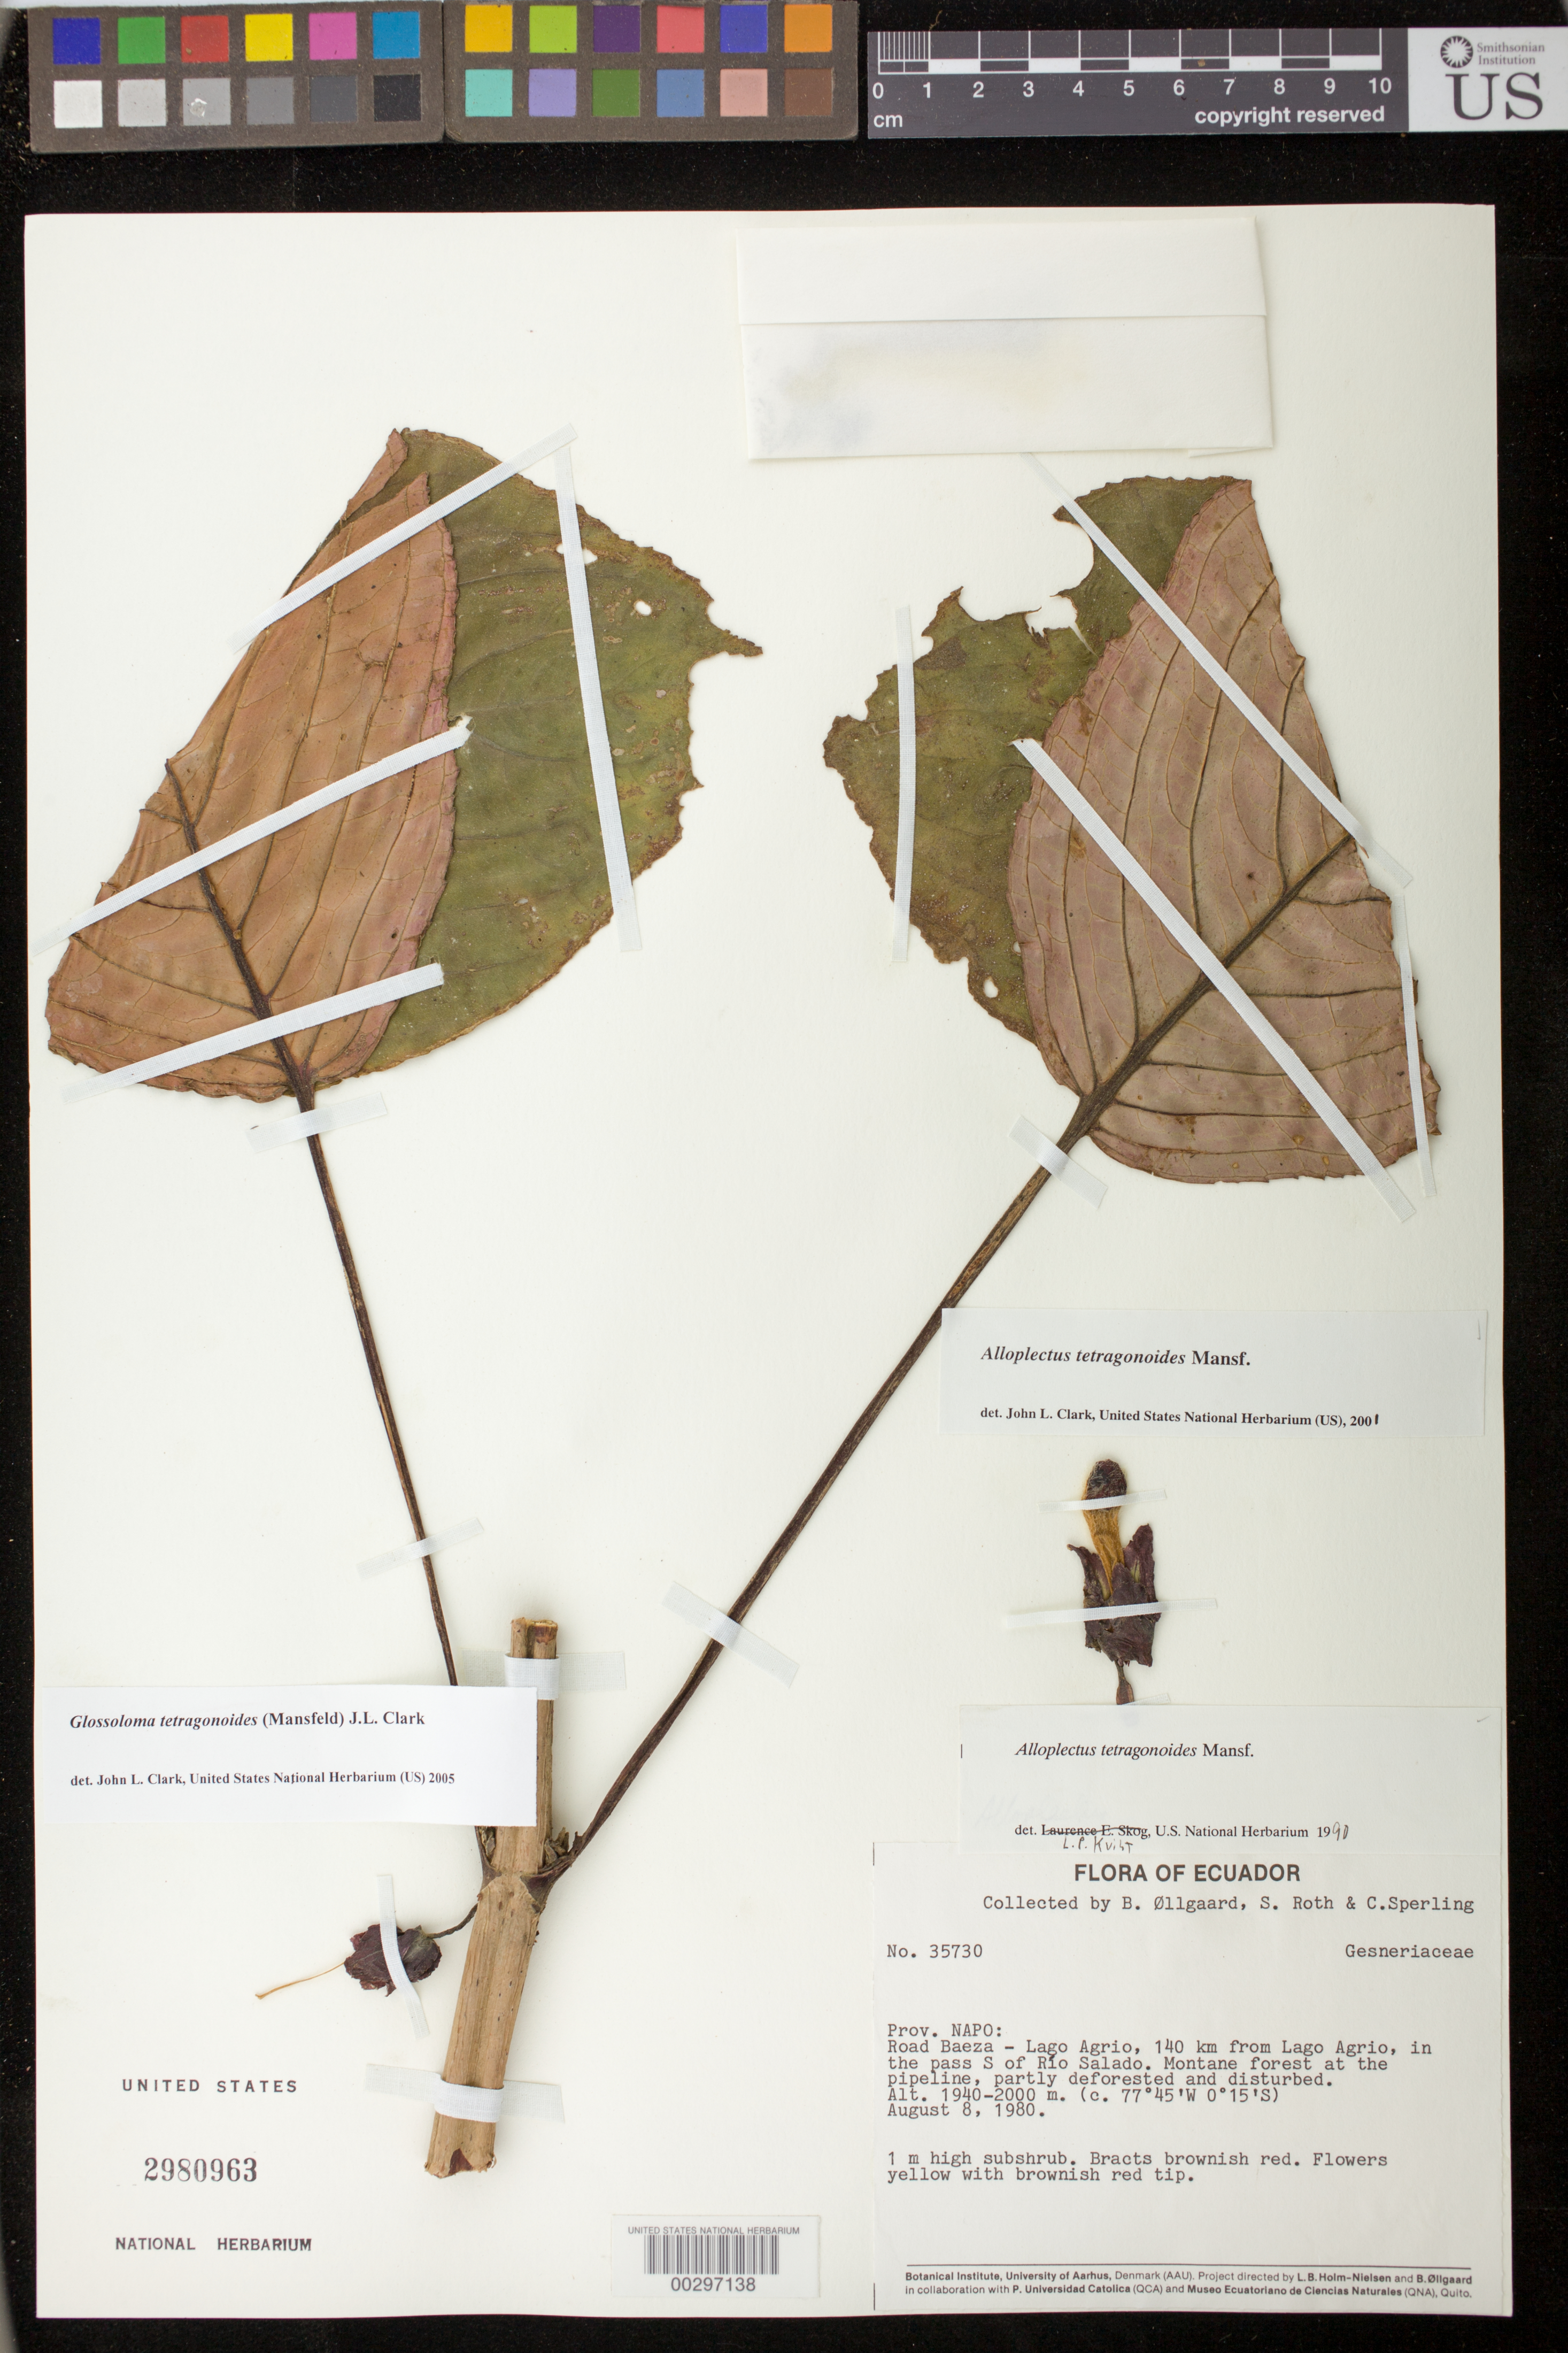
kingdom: Plantae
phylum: Tracheophyta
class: Magnoliopsida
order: Lamiales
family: Gesneriaceae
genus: Glossoloma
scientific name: Glossoloma tetragonoides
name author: (Mansf.) J.L. Clark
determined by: Kvist, L. P., (US), Smithsonian Institution - National Museum of Natural History (UNITED STATES)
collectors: B. Øllgaard, S. Roth & C. Sperling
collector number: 35730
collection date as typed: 08 Aug 1980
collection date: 1980-08-08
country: Ecuador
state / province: Napo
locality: Road Baeza - Lago Agrio, 140 km from Lago Agrio, in the pass S of Río Salado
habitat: Montane forest at pipeline, partly deforested and disturbed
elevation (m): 1940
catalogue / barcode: US 2980963